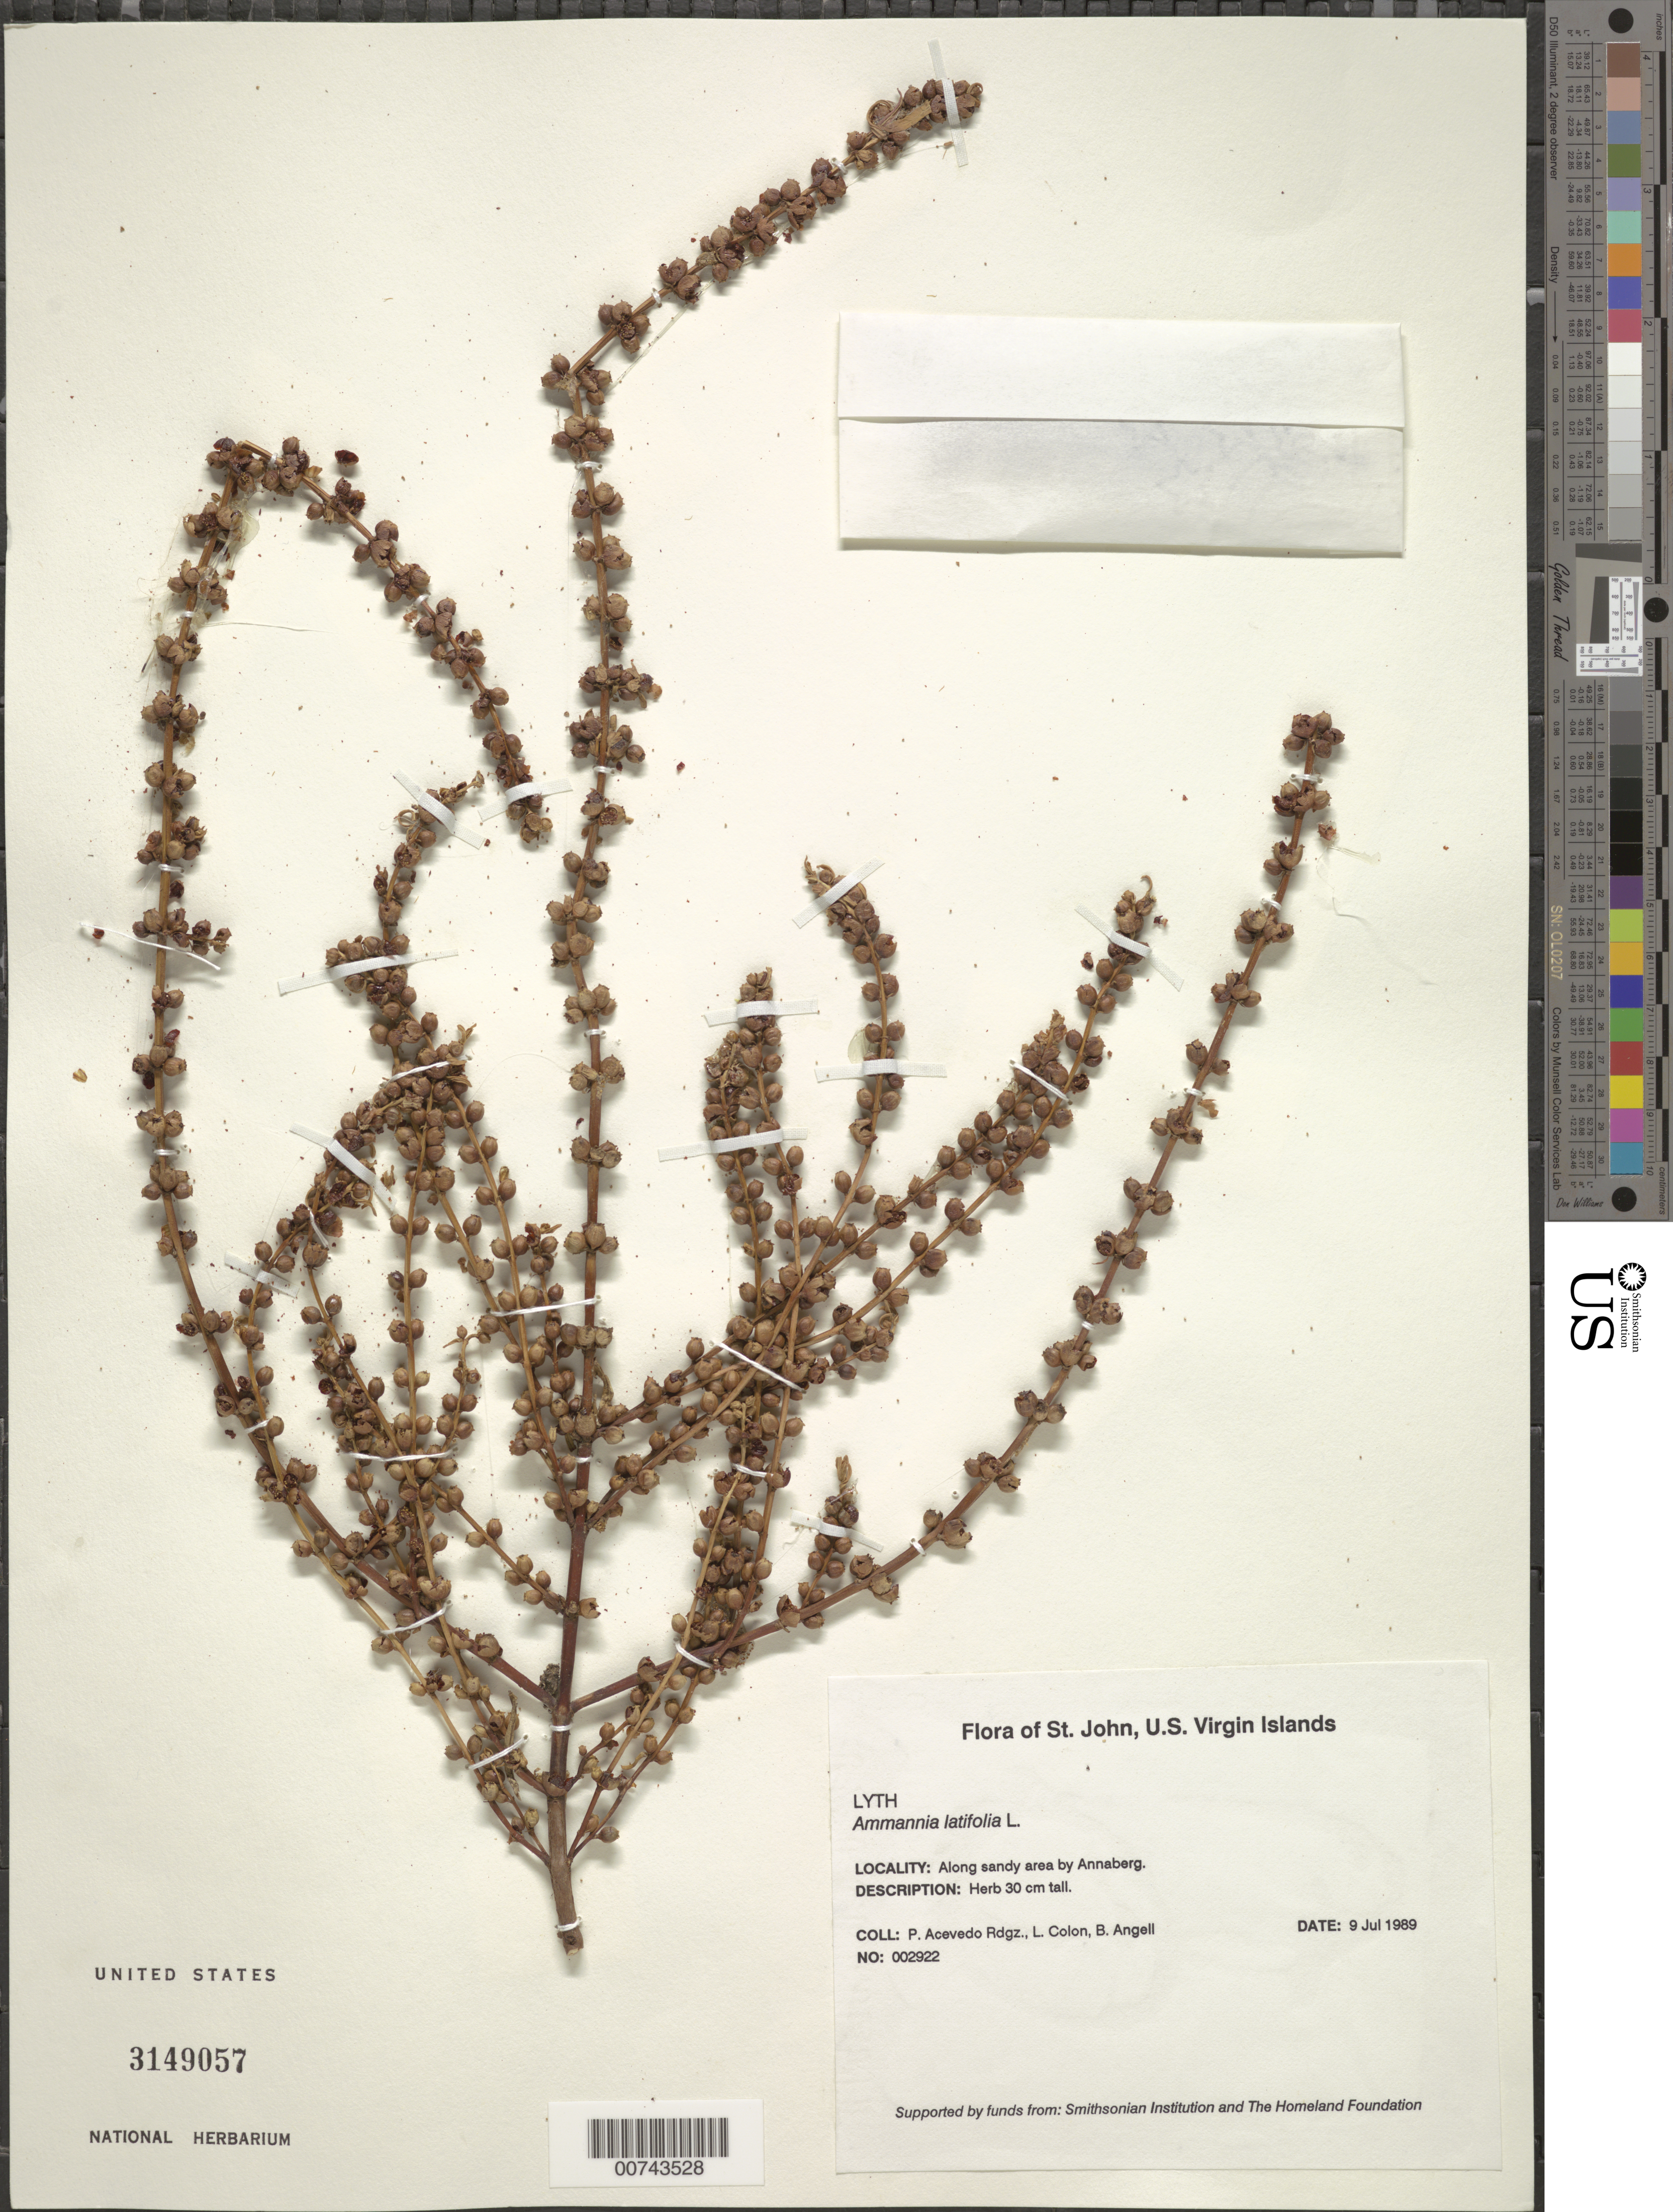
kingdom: Plantae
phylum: Tracheophyta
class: Magnoliopsida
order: Myrtales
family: Lythraceae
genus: Ammannia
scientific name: Ammannia latifolia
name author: L.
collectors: P. Acevedo-Rodr., L. Colon & Bobbi Angell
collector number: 2922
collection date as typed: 09 Jul 1989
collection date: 1989-07-09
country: U.S. Virgin Islands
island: St. John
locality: Along sandy area by Annaberg.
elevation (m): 0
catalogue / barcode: US 3149057